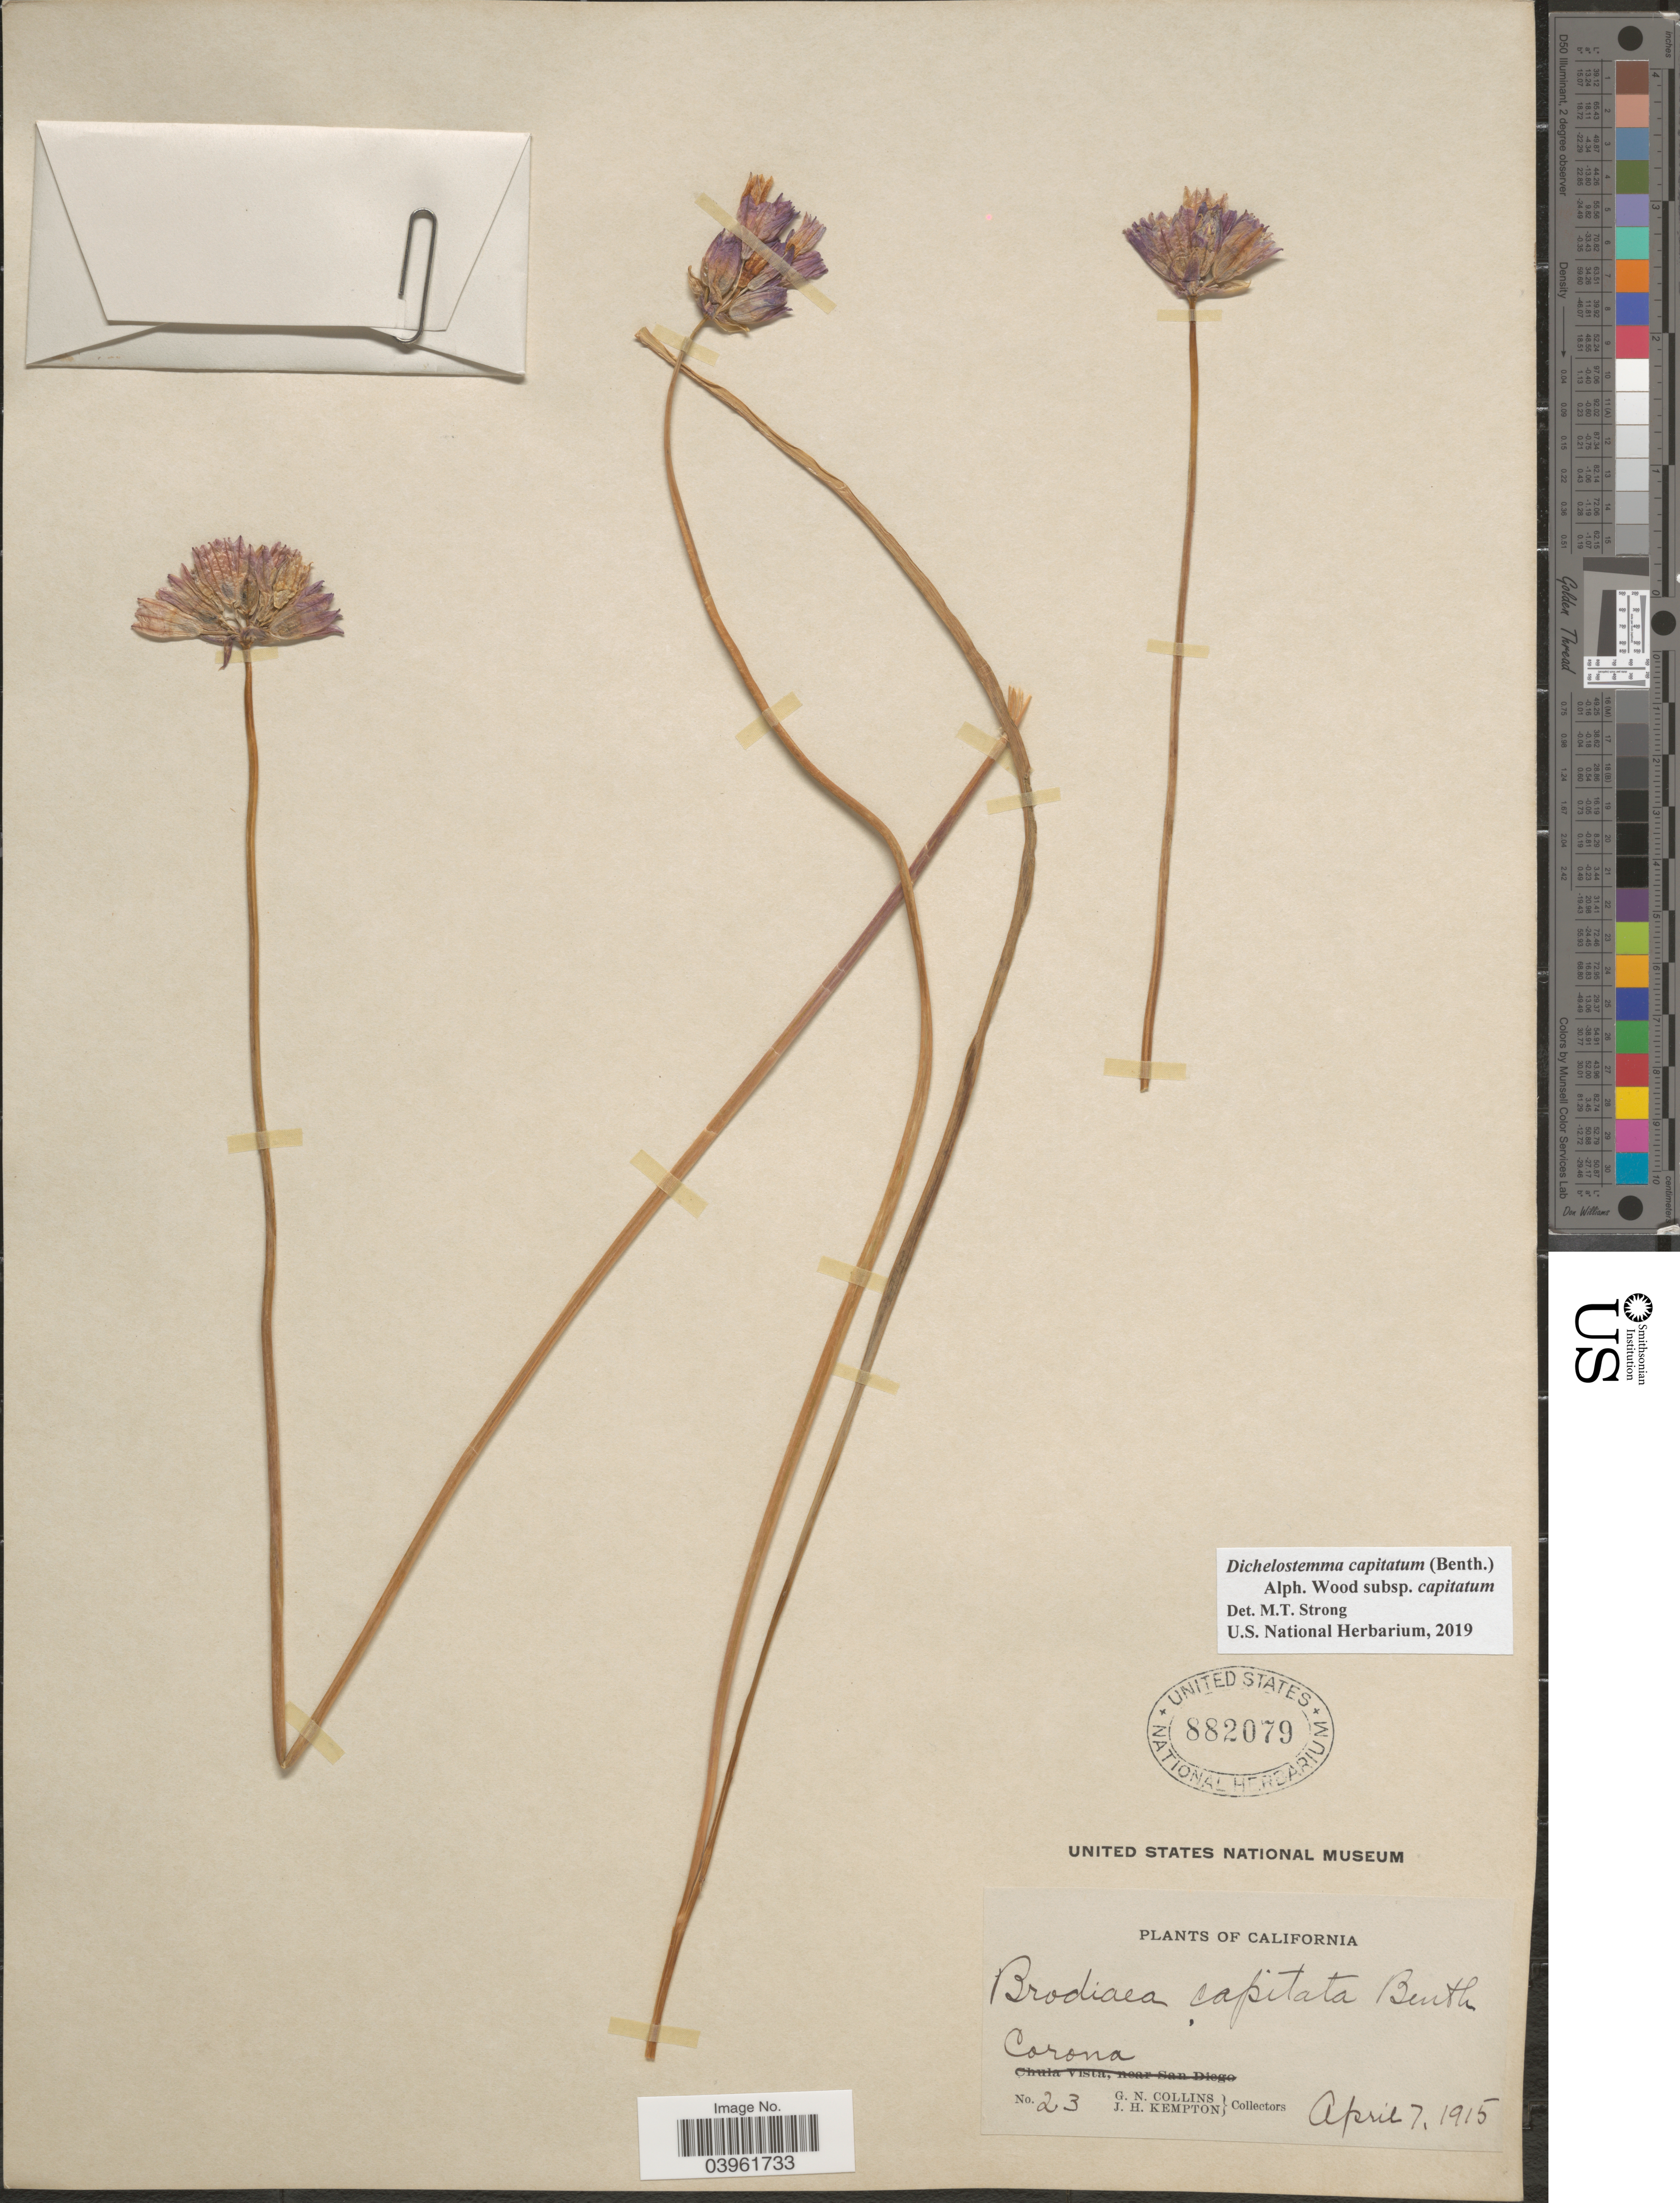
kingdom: Plantae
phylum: Tracheophyta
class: Liliopsida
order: Asparagales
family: Asparagaceae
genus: Dichelostemma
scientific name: Dichelostemma capitatum subsp. capitatum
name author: (Benth.) Alph. Wood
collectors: G. Collins & J. H. Kempton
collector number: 23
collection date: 1915-04-07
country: United States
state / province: California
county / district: Riverside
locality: Corona.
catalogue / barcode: US 882079